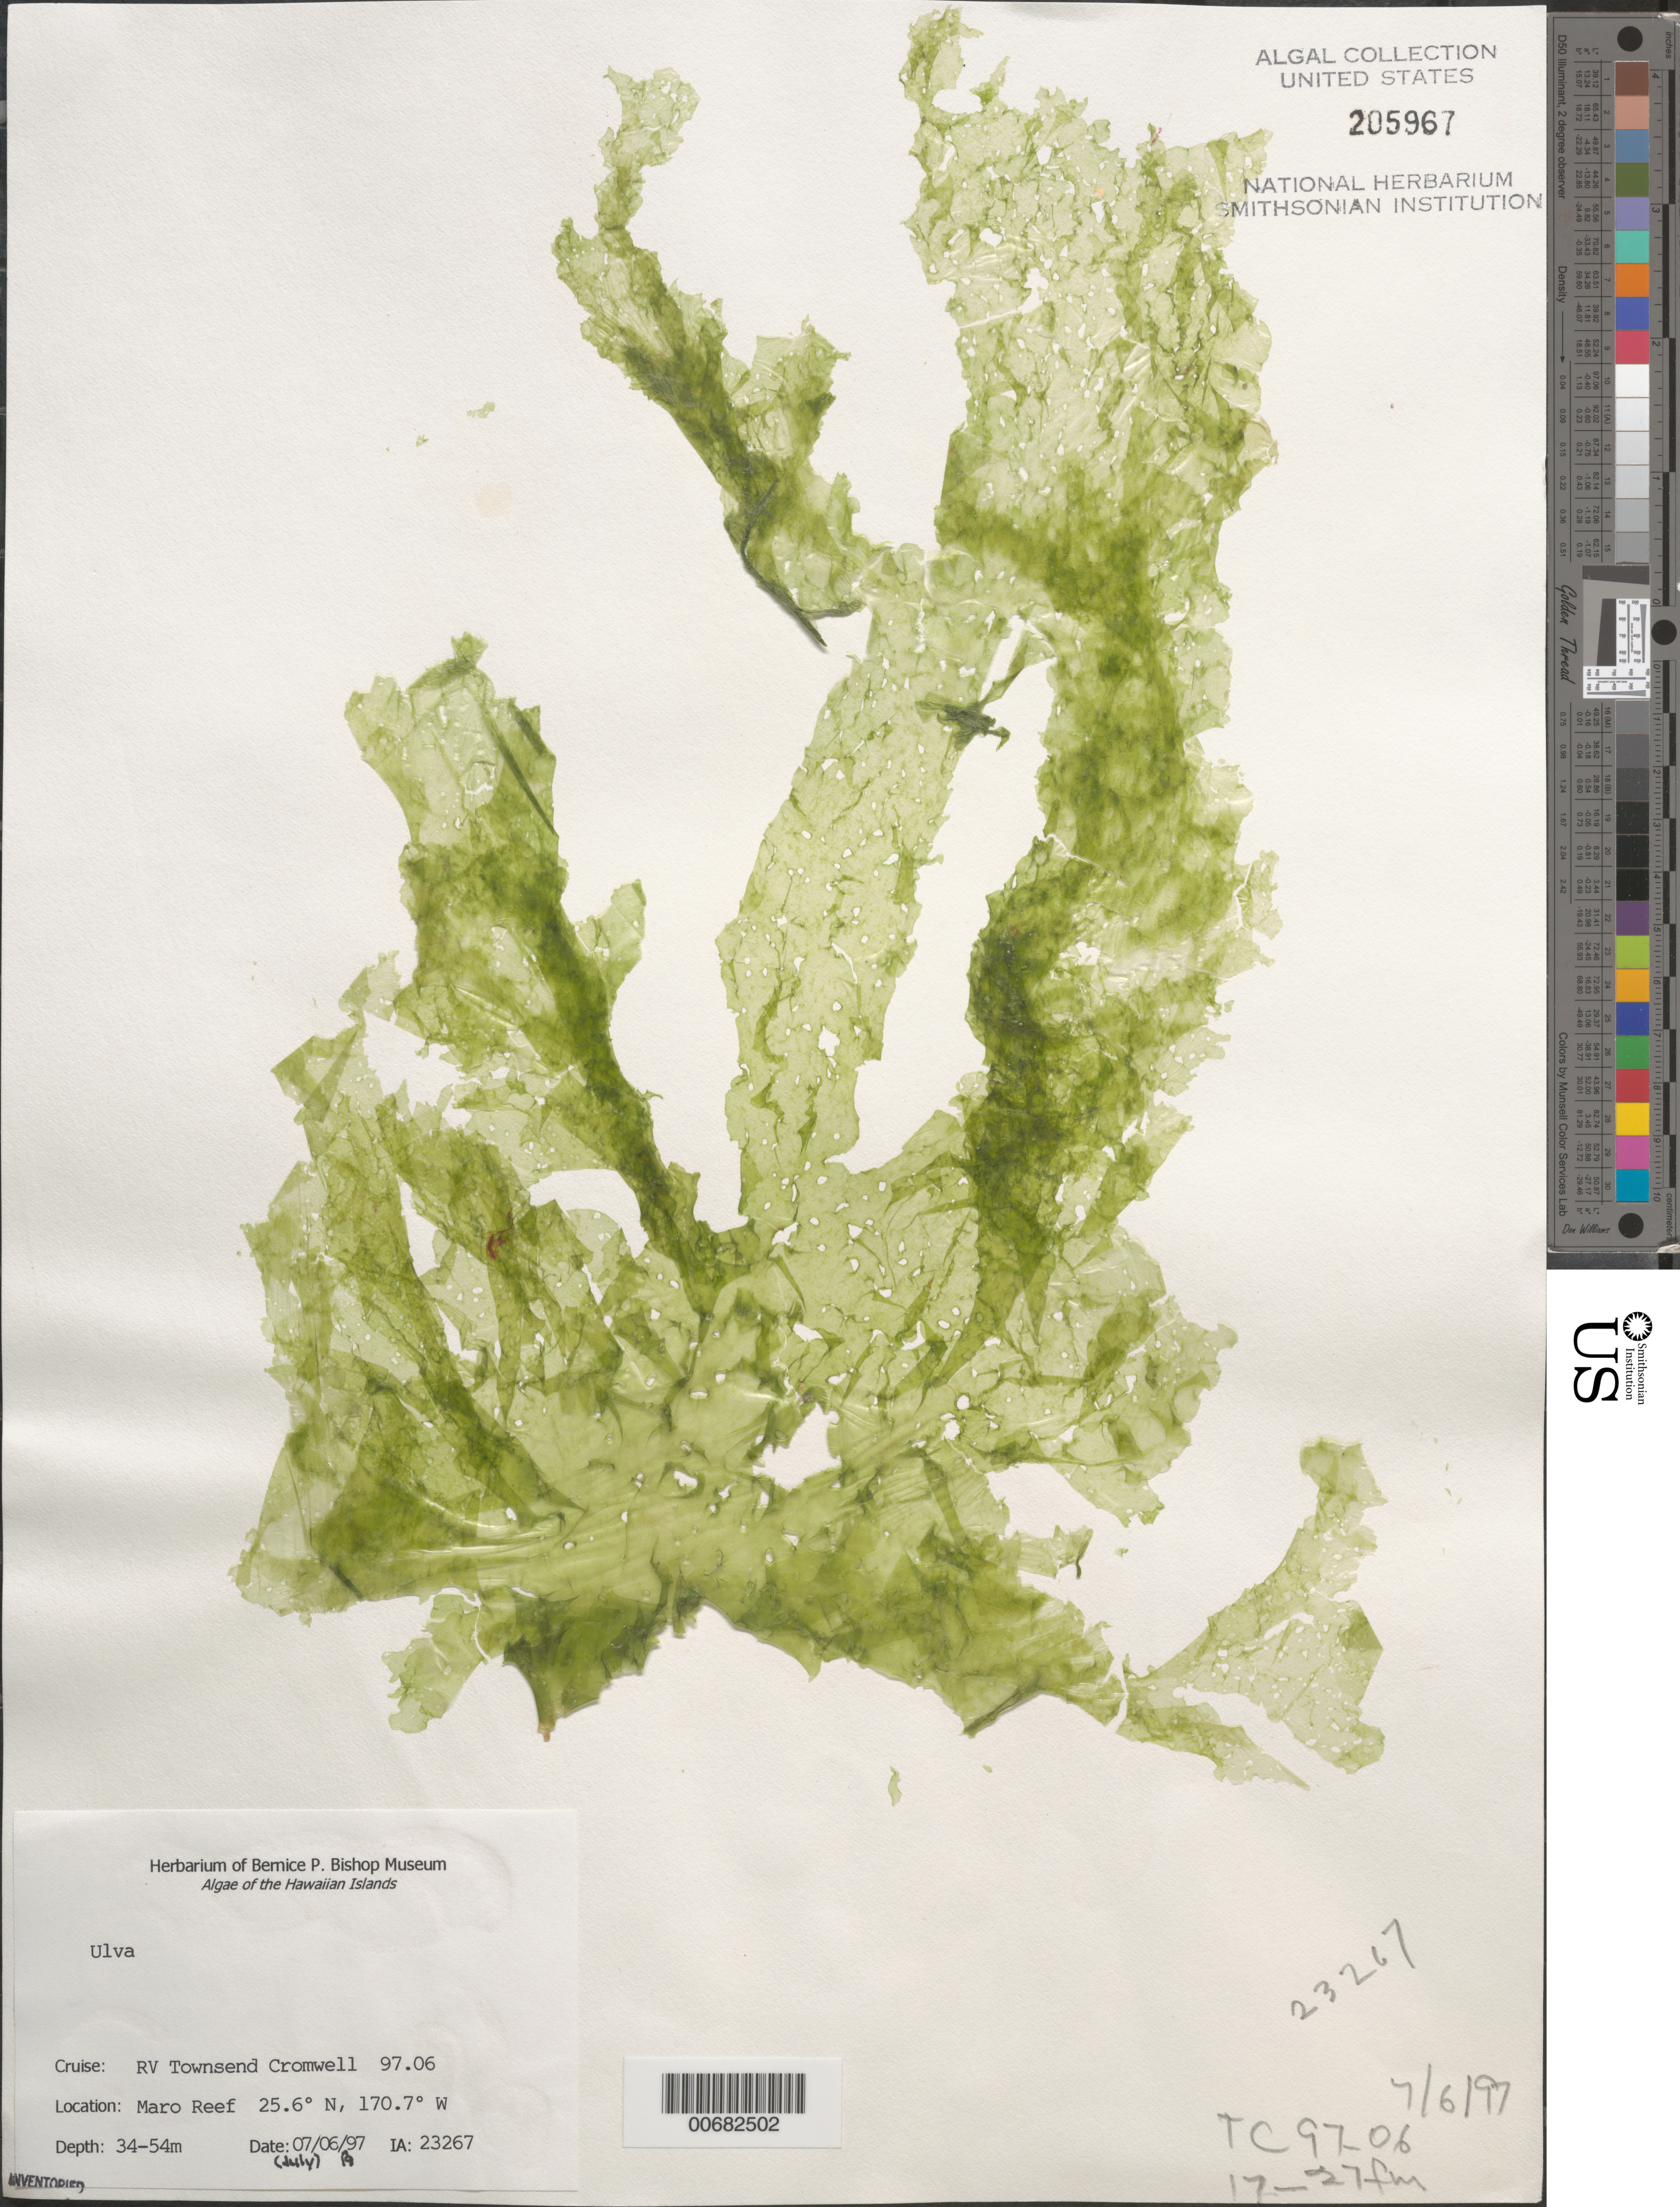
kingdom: Plantae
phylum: Chlorophyta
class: Ulvophyceae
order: Ulvales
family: Ulvaceae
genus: Ulva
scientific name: Ulva sp.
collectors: I. A. Abbott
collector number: IAA 23267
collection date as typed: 06 Jul 1997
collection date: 1997-07-06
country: United States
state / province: Hawaii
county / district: Honolulu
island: Maro Reef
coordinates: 25.6 N, 170.7 W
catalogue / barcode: US 205967